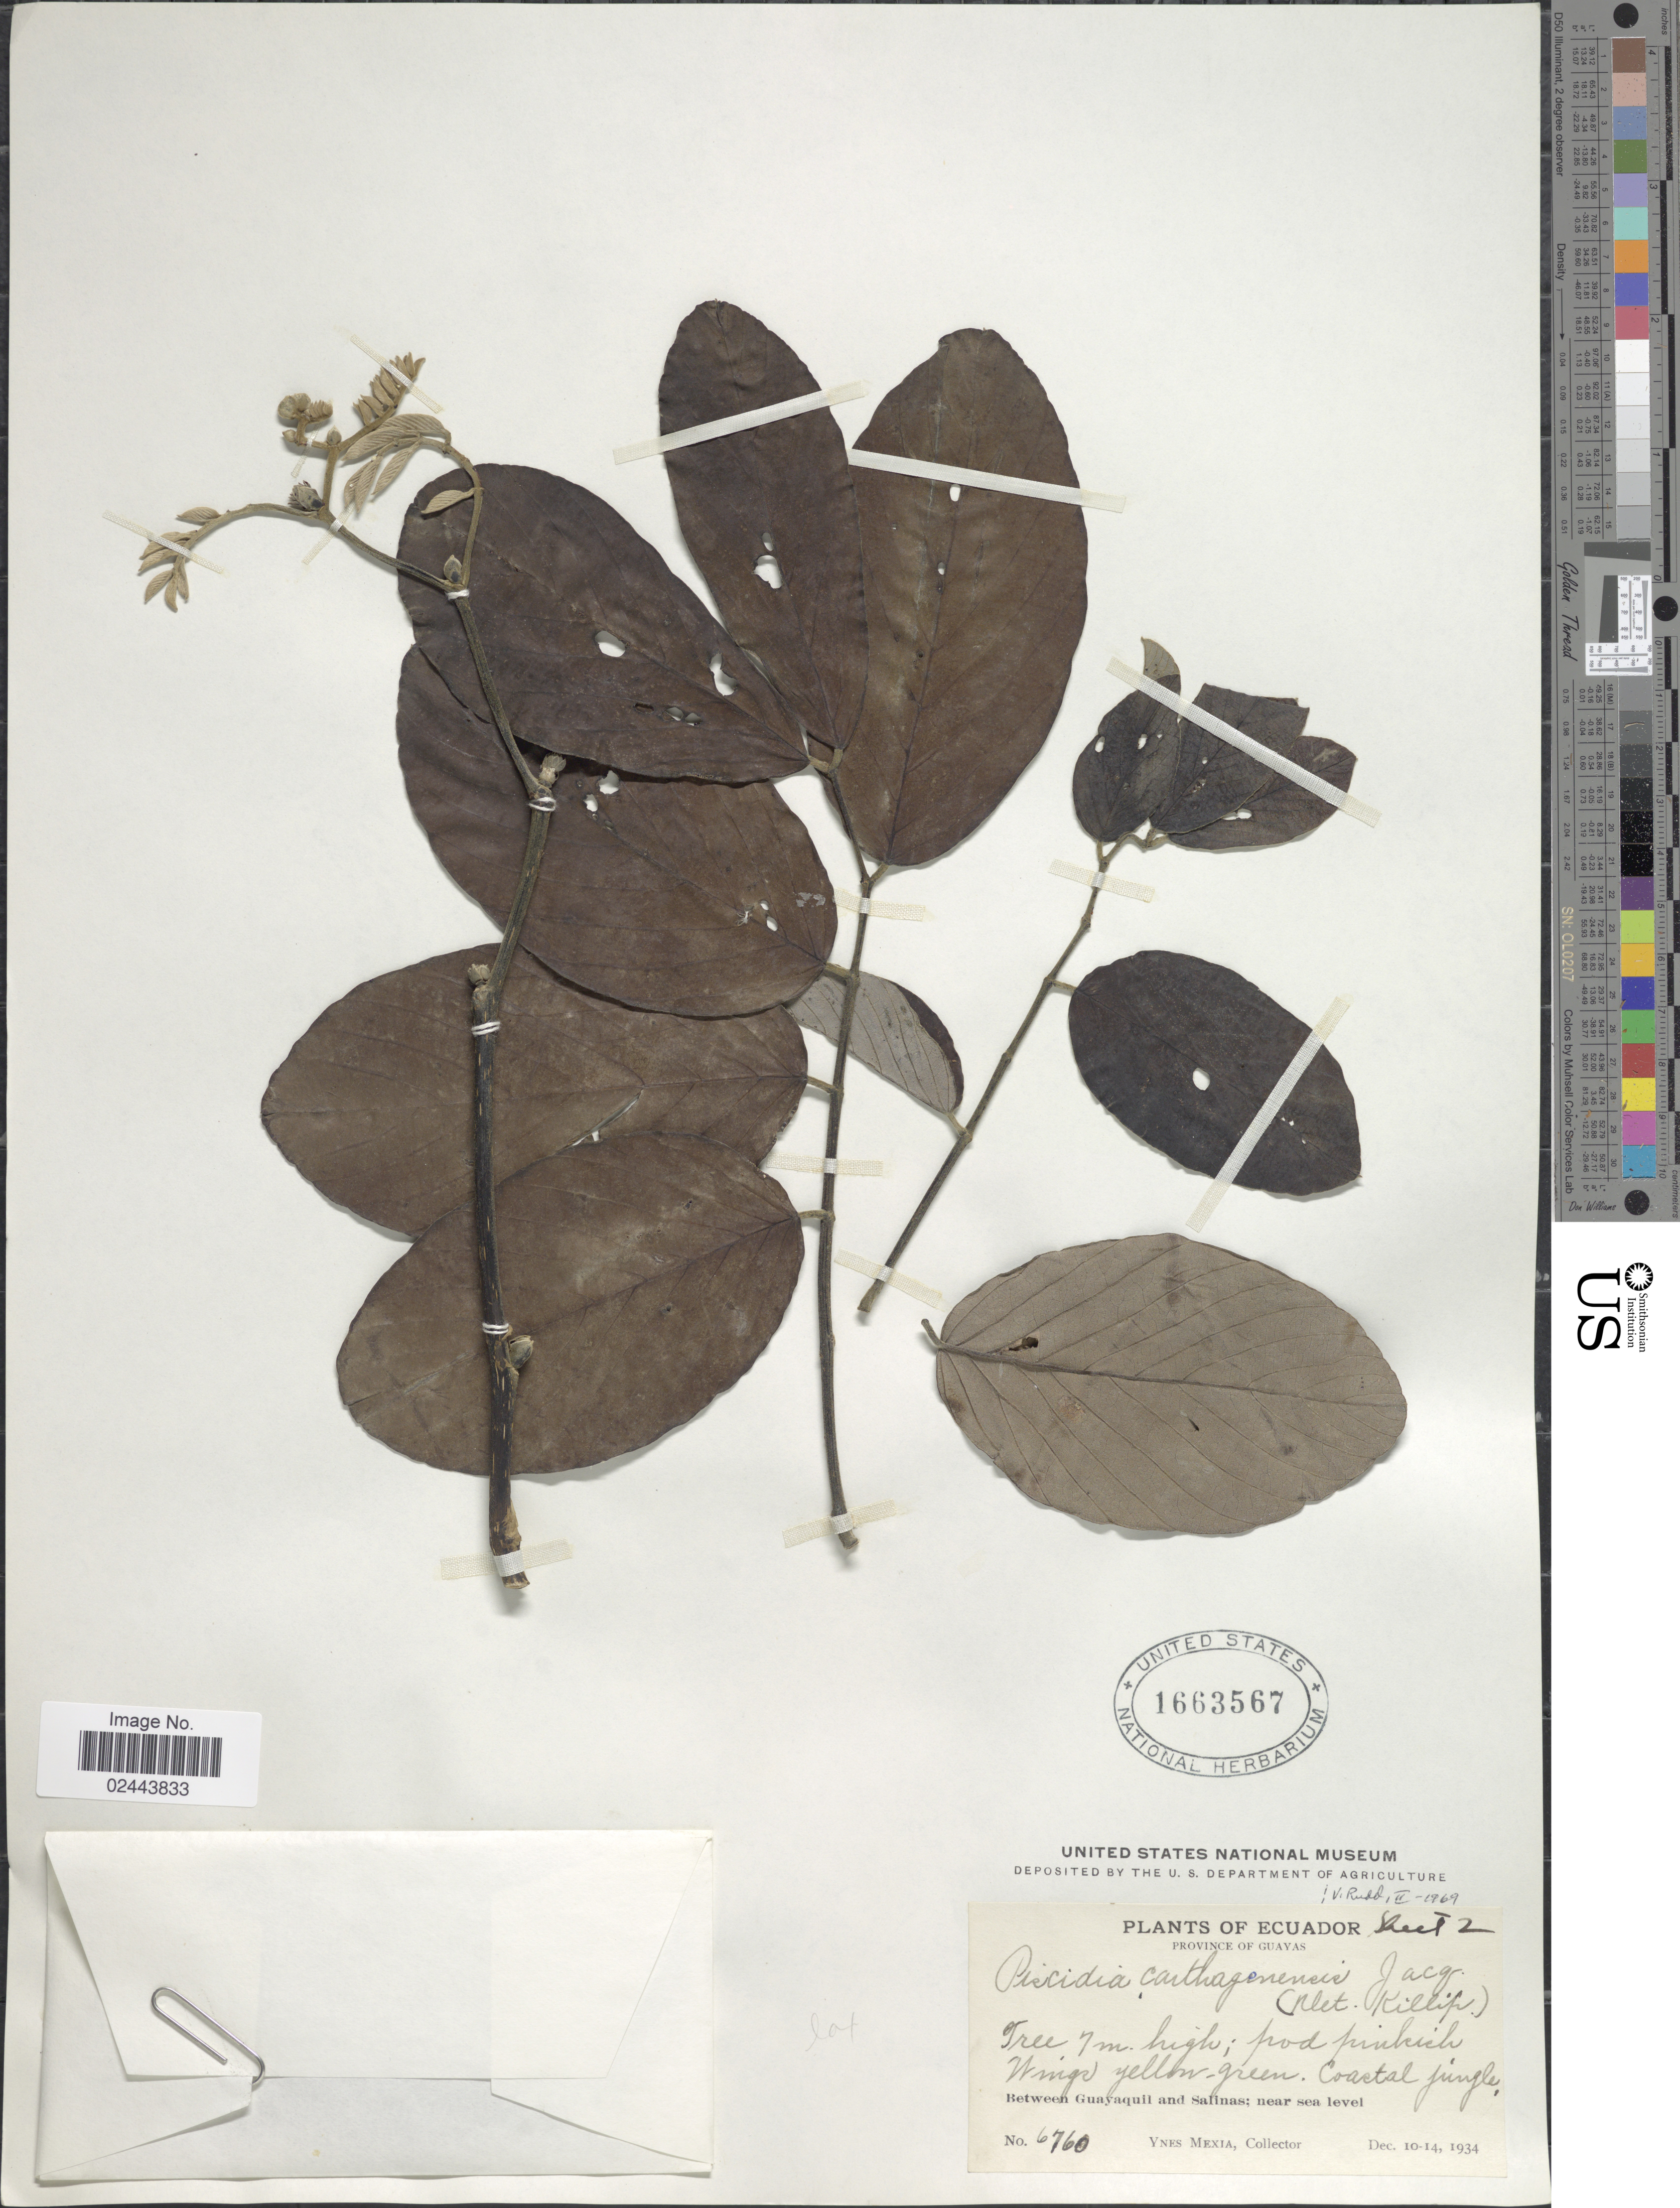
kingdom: Plantae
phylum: Tracheophyta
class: Magnoliopsida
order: Fabales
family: Fabaceae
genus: Piscidia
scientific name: Piscidia carthagenensis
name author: Jacq.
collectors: Y. Mexia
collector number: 6760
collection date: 1934-12-10/1934-12-14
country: Ecuador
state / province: Guayas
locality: Coastal jungle, Between Guayaquil and Salinas.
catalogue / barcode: US 1663567